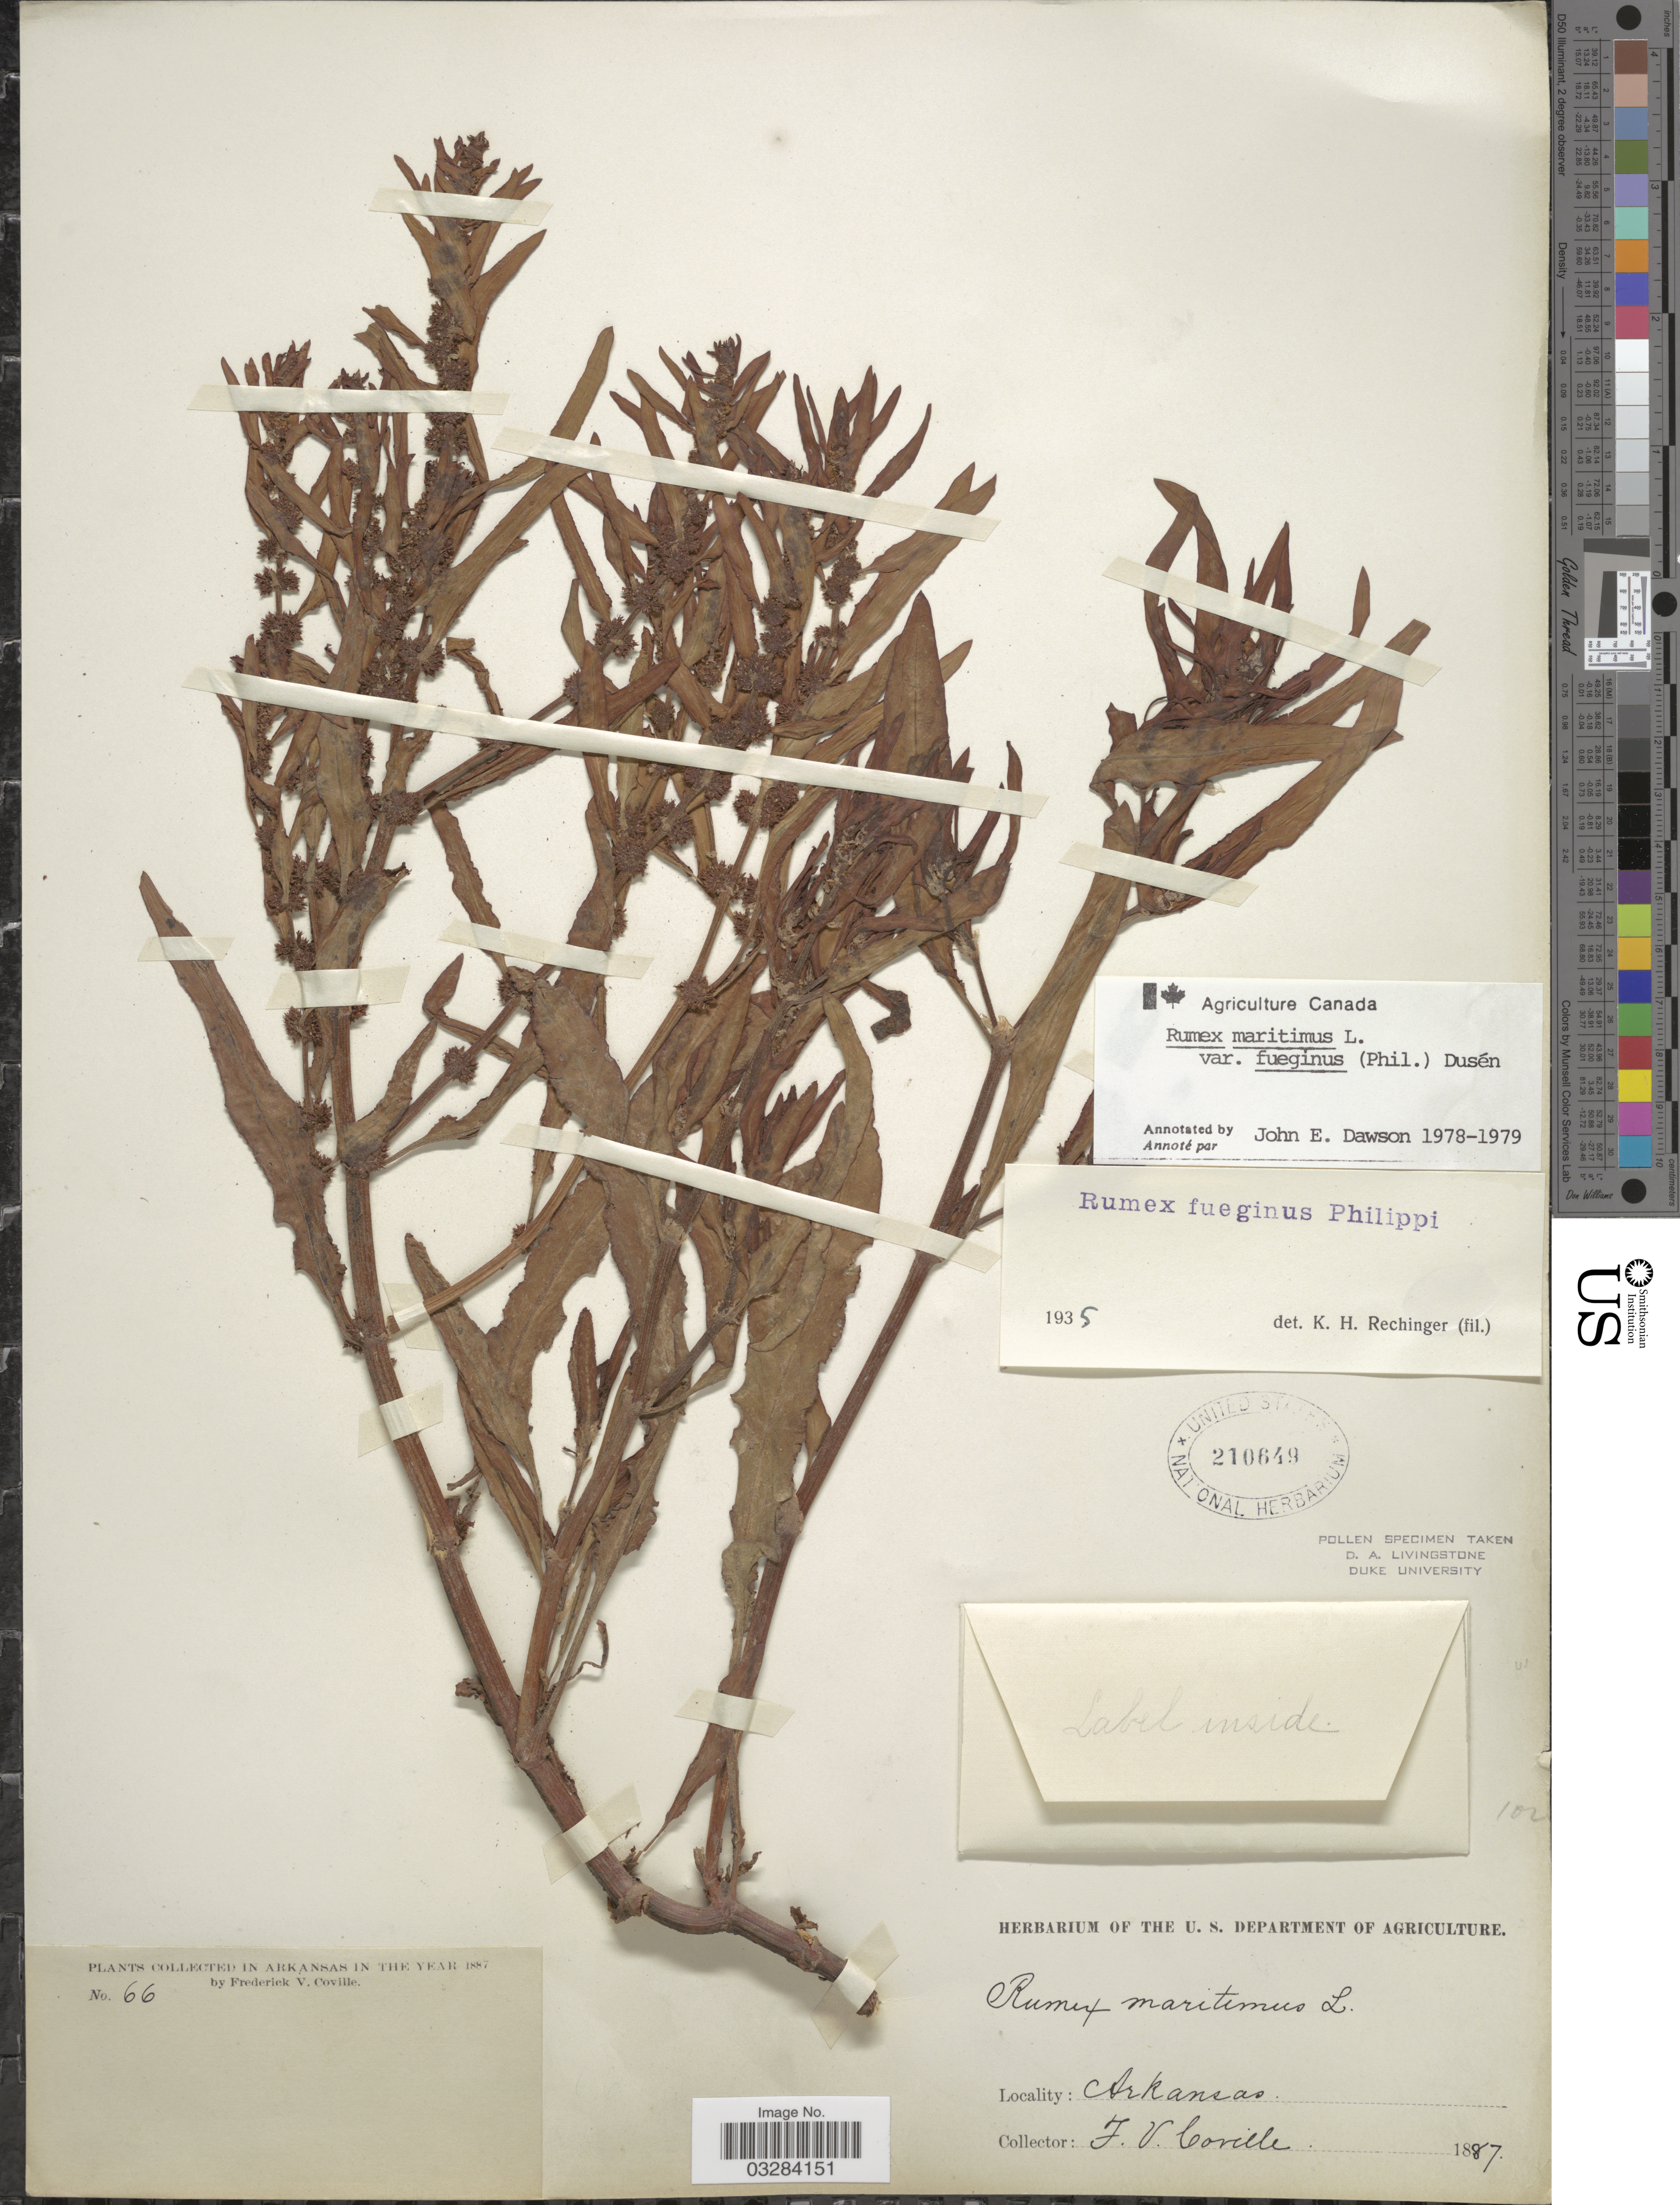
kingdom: Plantae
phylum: Tracheophyta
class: Magnoliopsida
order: Caryophyllales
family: Polygonaceae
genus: Rumex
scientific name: Rumex maritimus var. fueginus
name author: (Phil.) Dusén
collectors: F. V. Coville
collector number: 66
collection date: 1887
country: United States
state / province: Arkansas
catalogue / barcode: US 210649